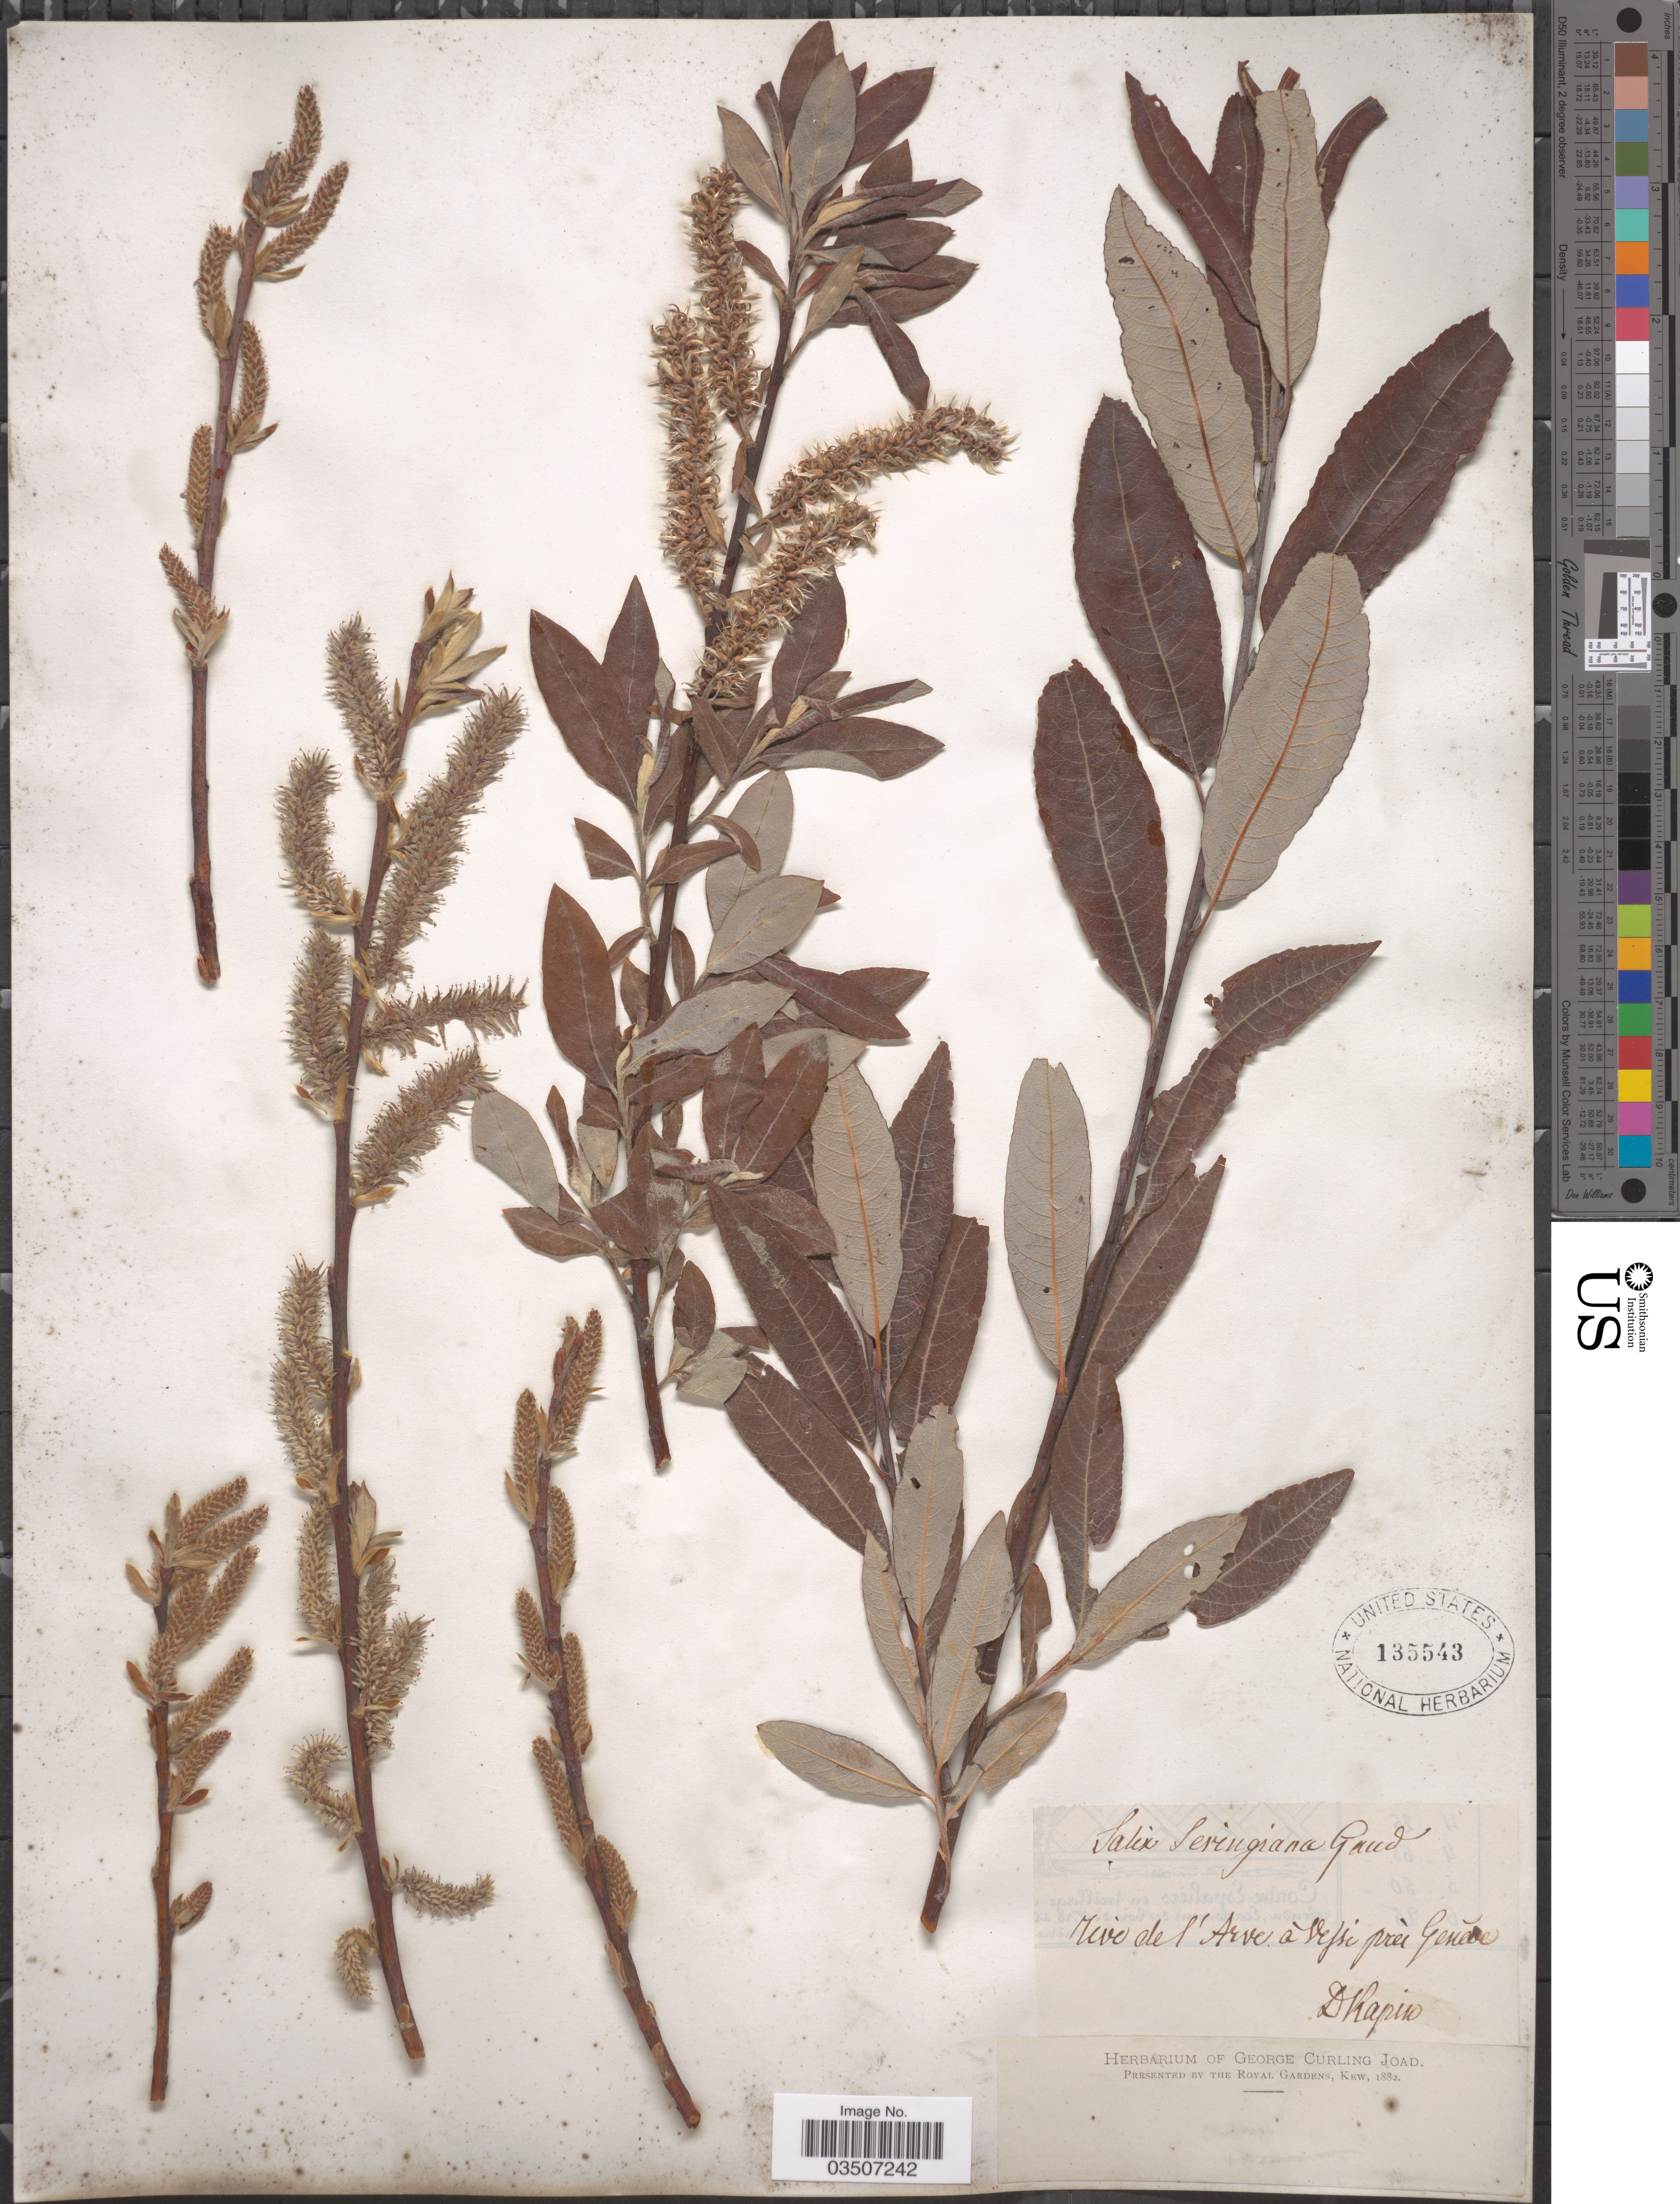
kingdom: Plantae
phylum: Tracheophyta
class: Magnoliopsida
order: Malpighiales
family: Salicaceae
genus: Salix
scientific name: Salix seringiana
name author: Gaudin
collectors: D. Rapin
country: Switzerland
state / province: Genève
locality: Rive de l'Arve á Vessi prés Geneve.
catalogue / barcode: US 135543